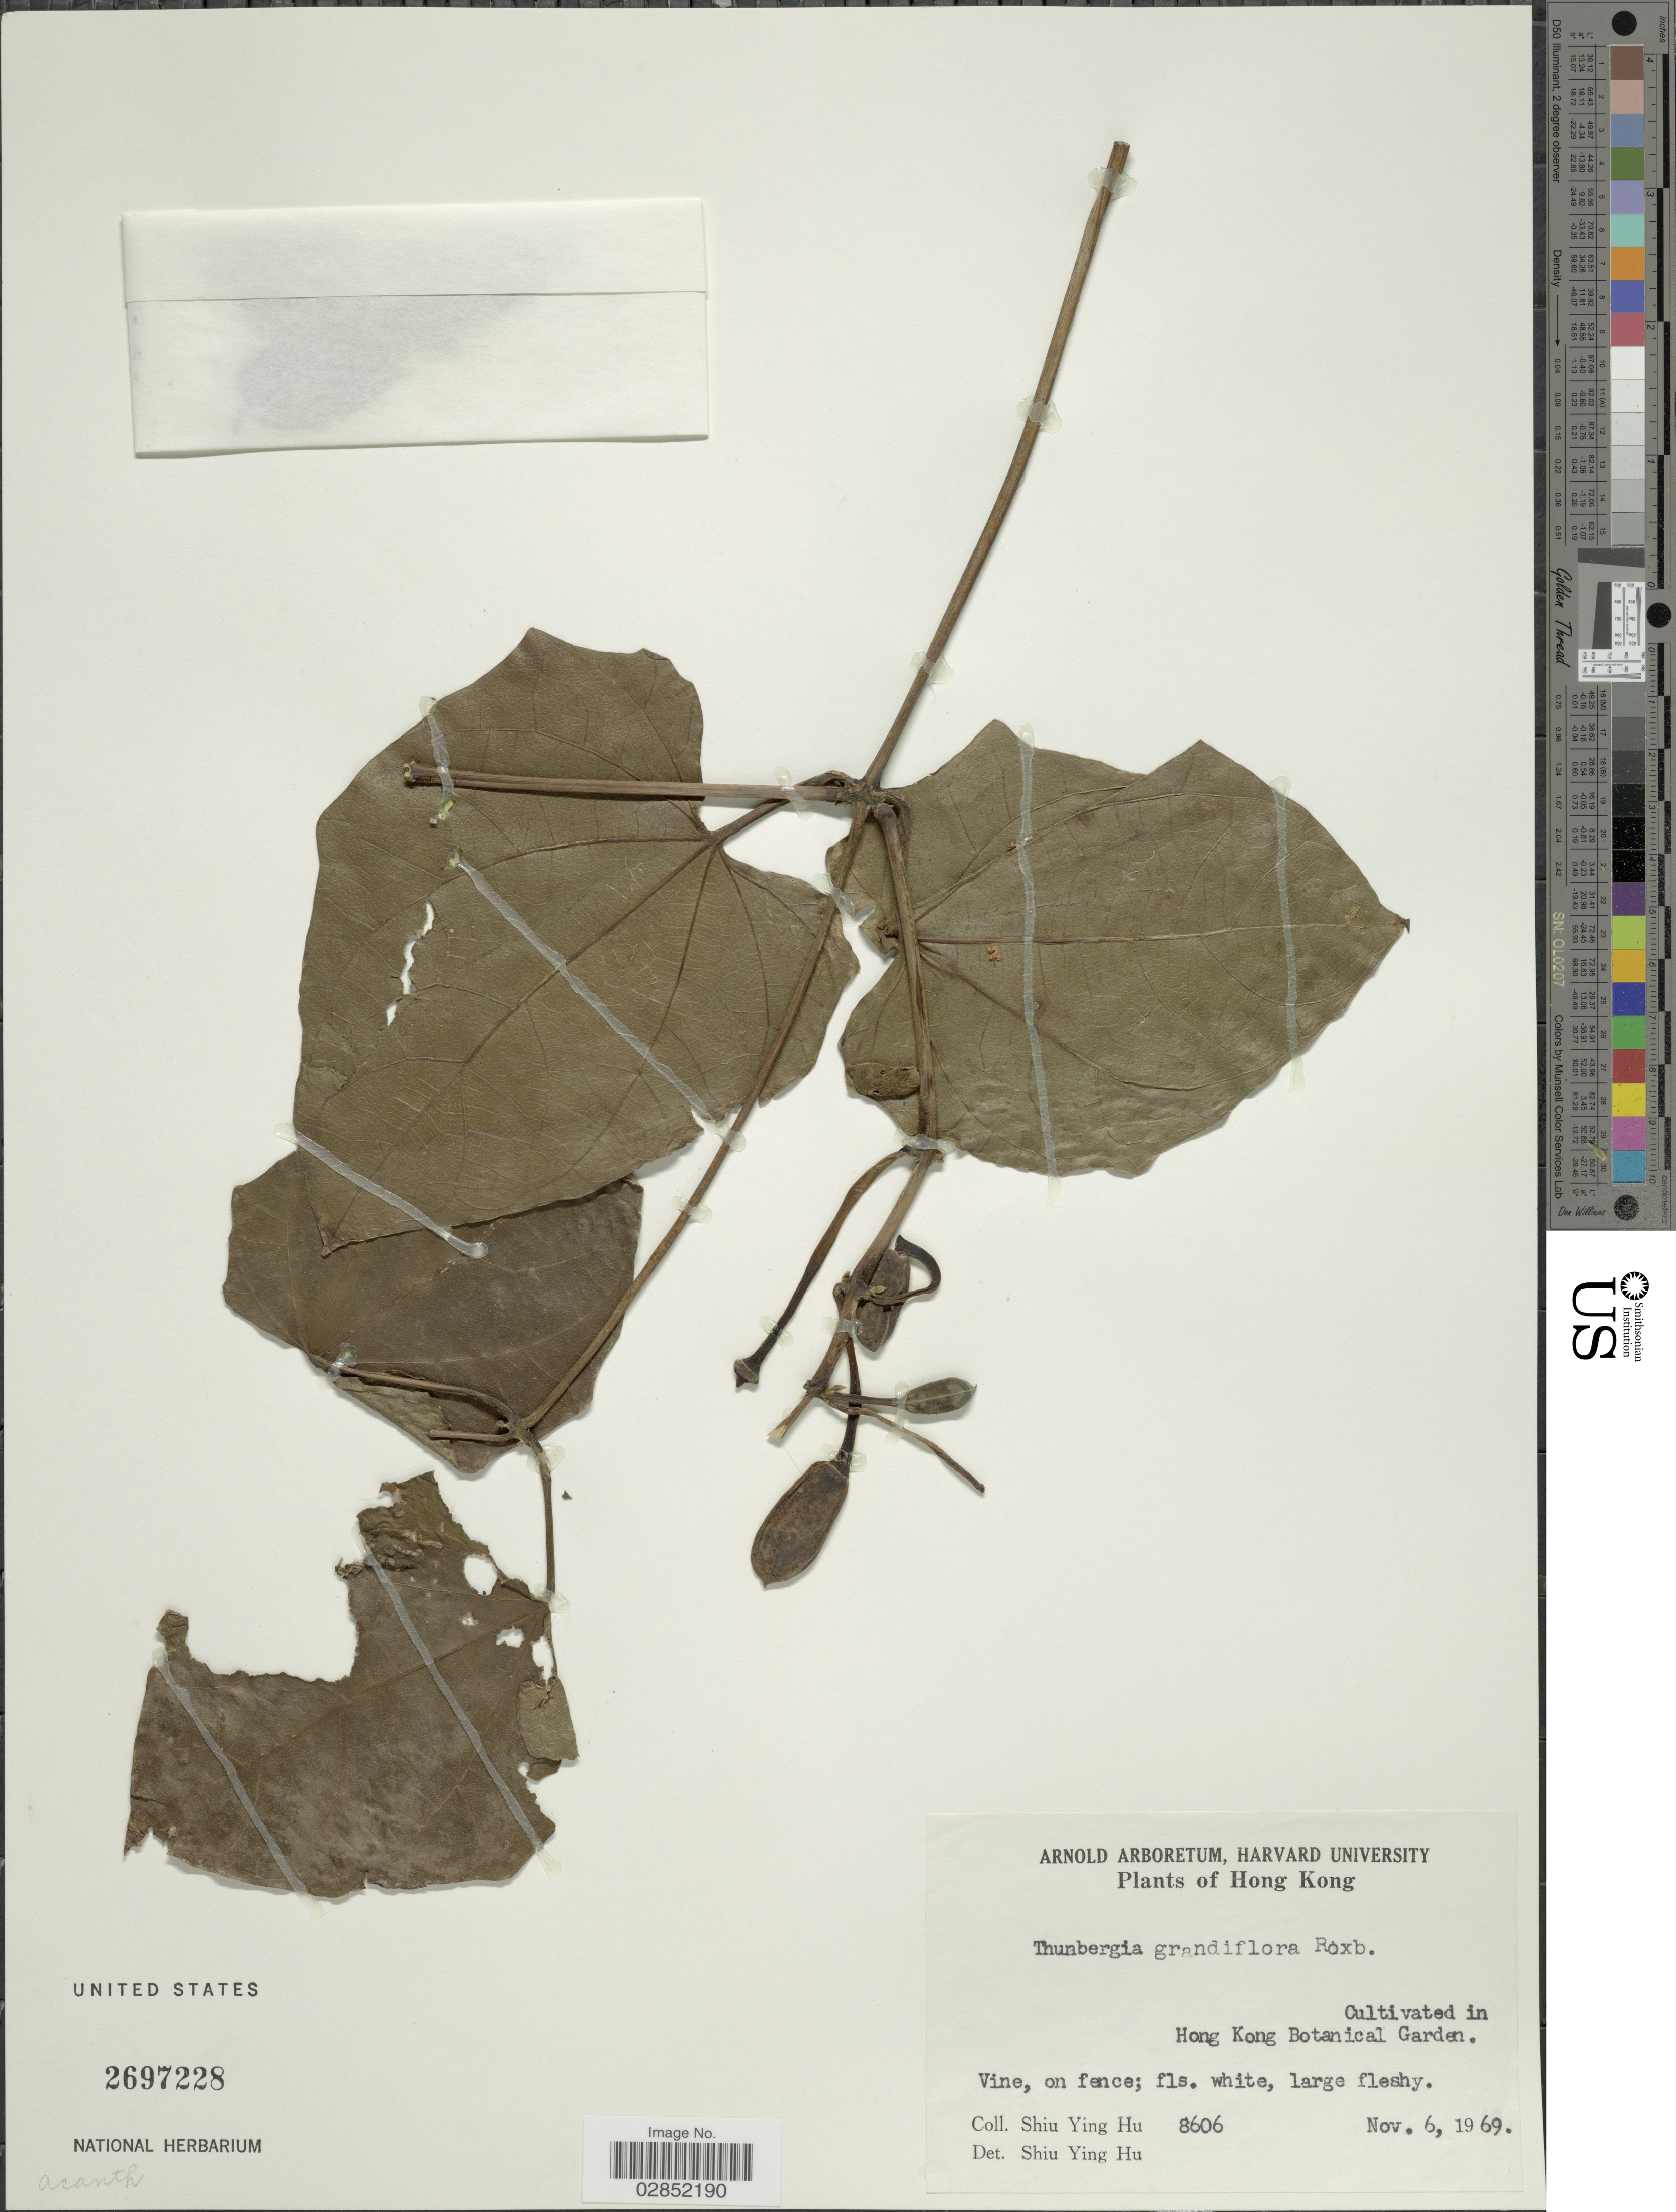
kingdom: Plantae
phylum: Tracheophyta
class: Magnoliopsida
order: Lamiales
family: Acanthaceae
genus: Thunbergia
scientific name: Thunbergia grandiflora 'Alba'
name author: (Roxb. ex Rottler) Roxb.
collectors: S. Y. Hu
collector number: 8606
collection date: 1969-11-06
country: China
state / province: Hong Kong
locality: In Hong Kong Botanical Garden.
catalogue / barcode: US 2697228